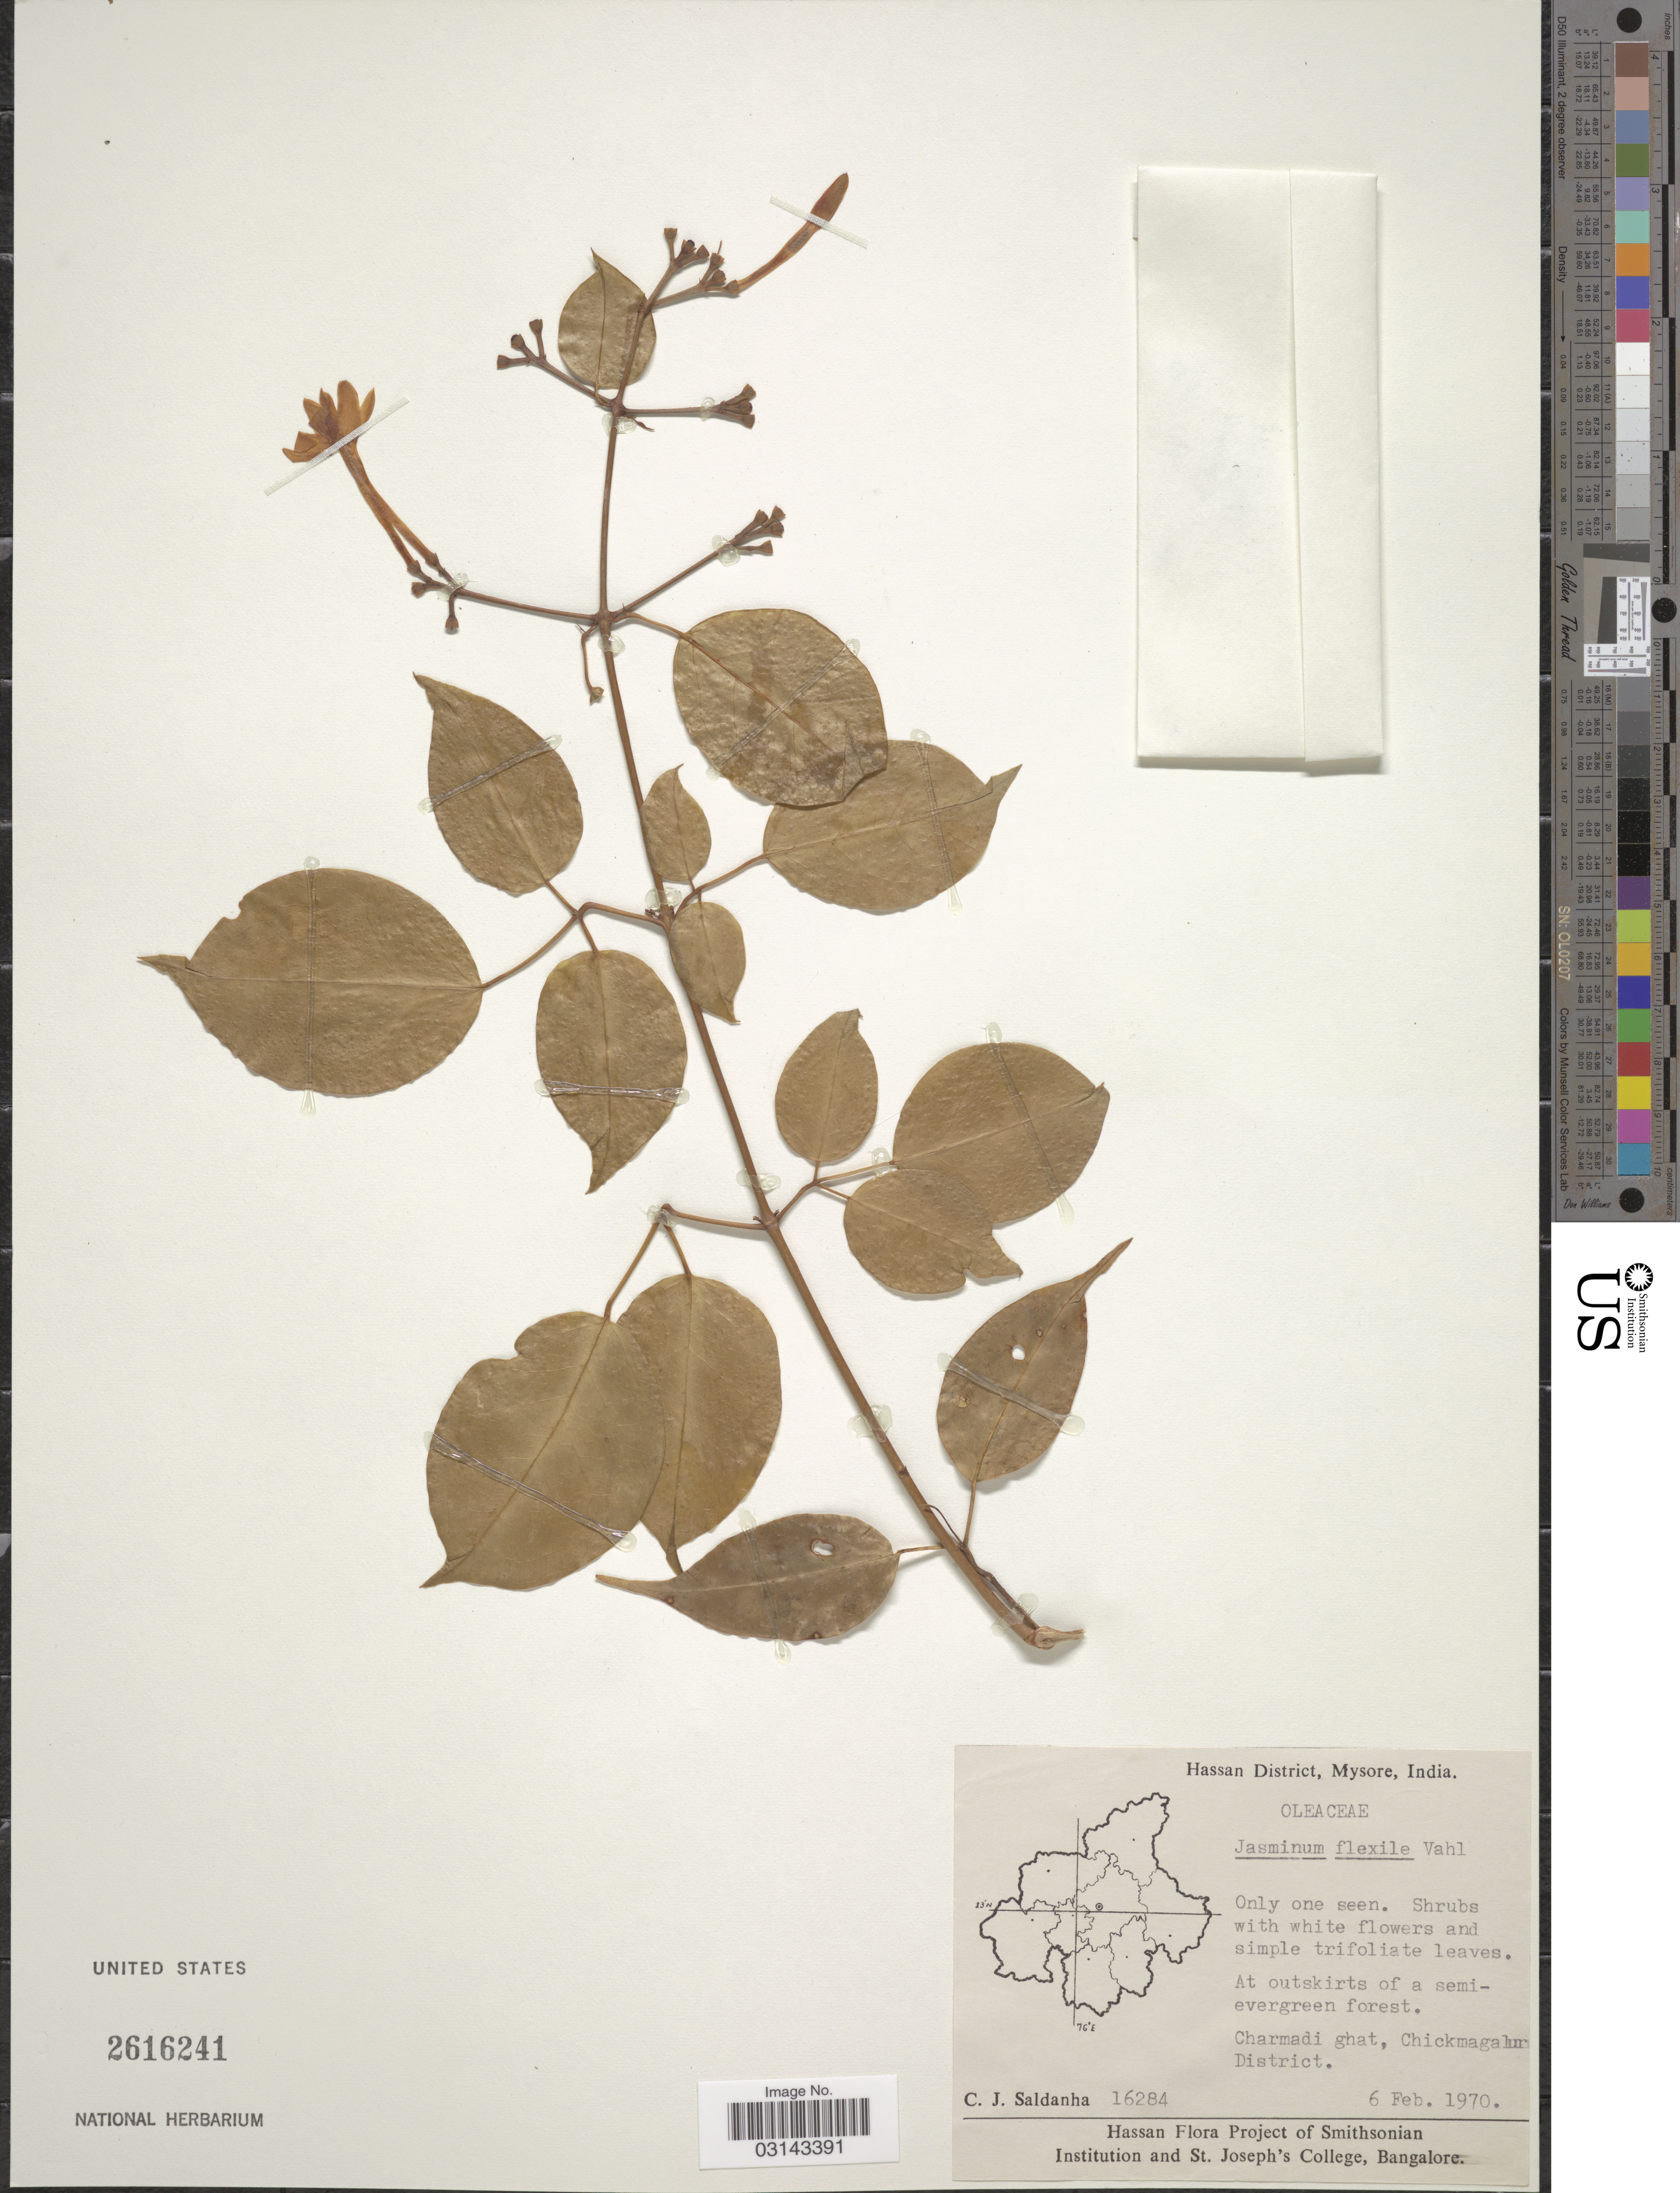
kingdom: Plantae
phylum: Tracheophyta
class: Magnoliopsida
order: Lamiales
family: Oleaceae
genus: Jasminum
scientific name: Jasminum flexile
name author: Vahl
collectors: C. J. Saldanha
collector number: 16284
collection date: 1970-02-06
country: India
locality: Hassan District, Mysore. Charmadi ghat, Chickmagalur District.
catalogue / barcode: US 2616241